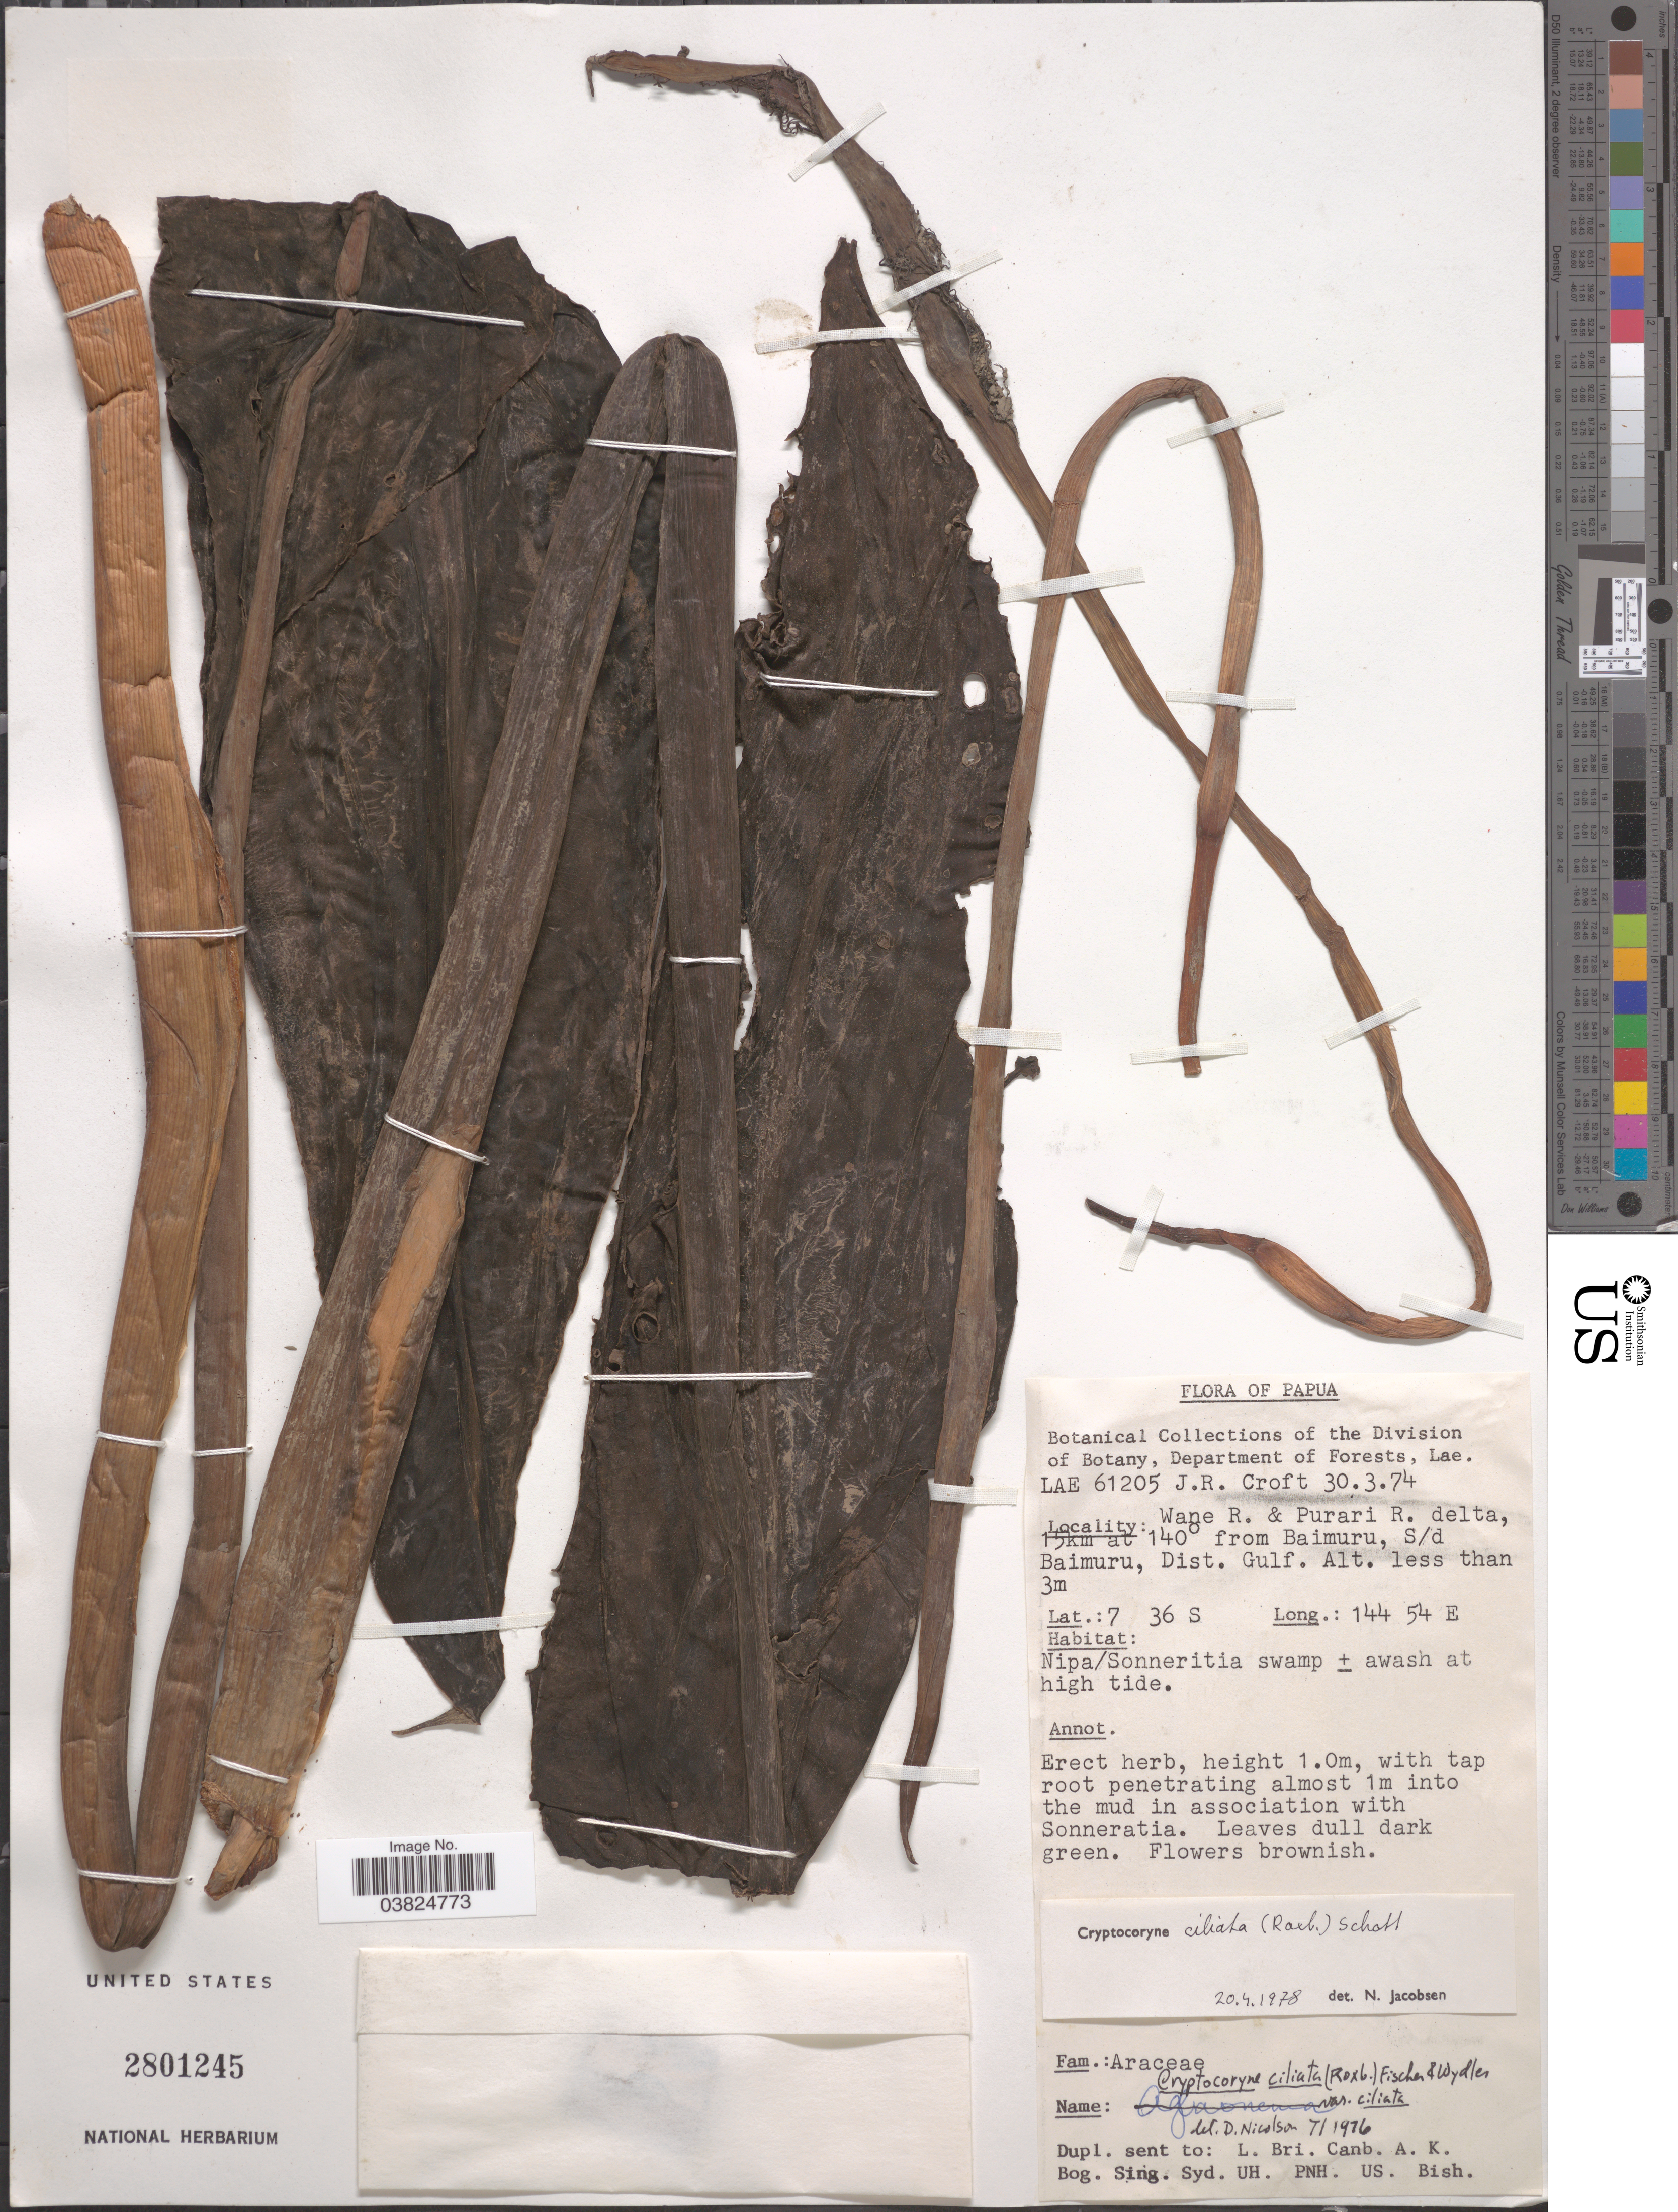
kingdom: Plantae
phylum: Tracheophyta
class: Liliopsida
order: Alismatales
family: Araceae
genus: Cryptocoryne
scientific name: Cryptocoryne ciliata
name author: Fisch. ex Schott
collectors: J. R. Croft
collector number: LAE61205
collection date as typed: Transcribed d/m/y: 30/3/74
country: Papua New Guinea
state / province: Gulf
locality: Wane R. & Purari R. delta, 15km at 140° from Baimuru, S/d Baimuru, Dist. Gulf.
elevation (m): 3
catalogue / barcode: US 2801245